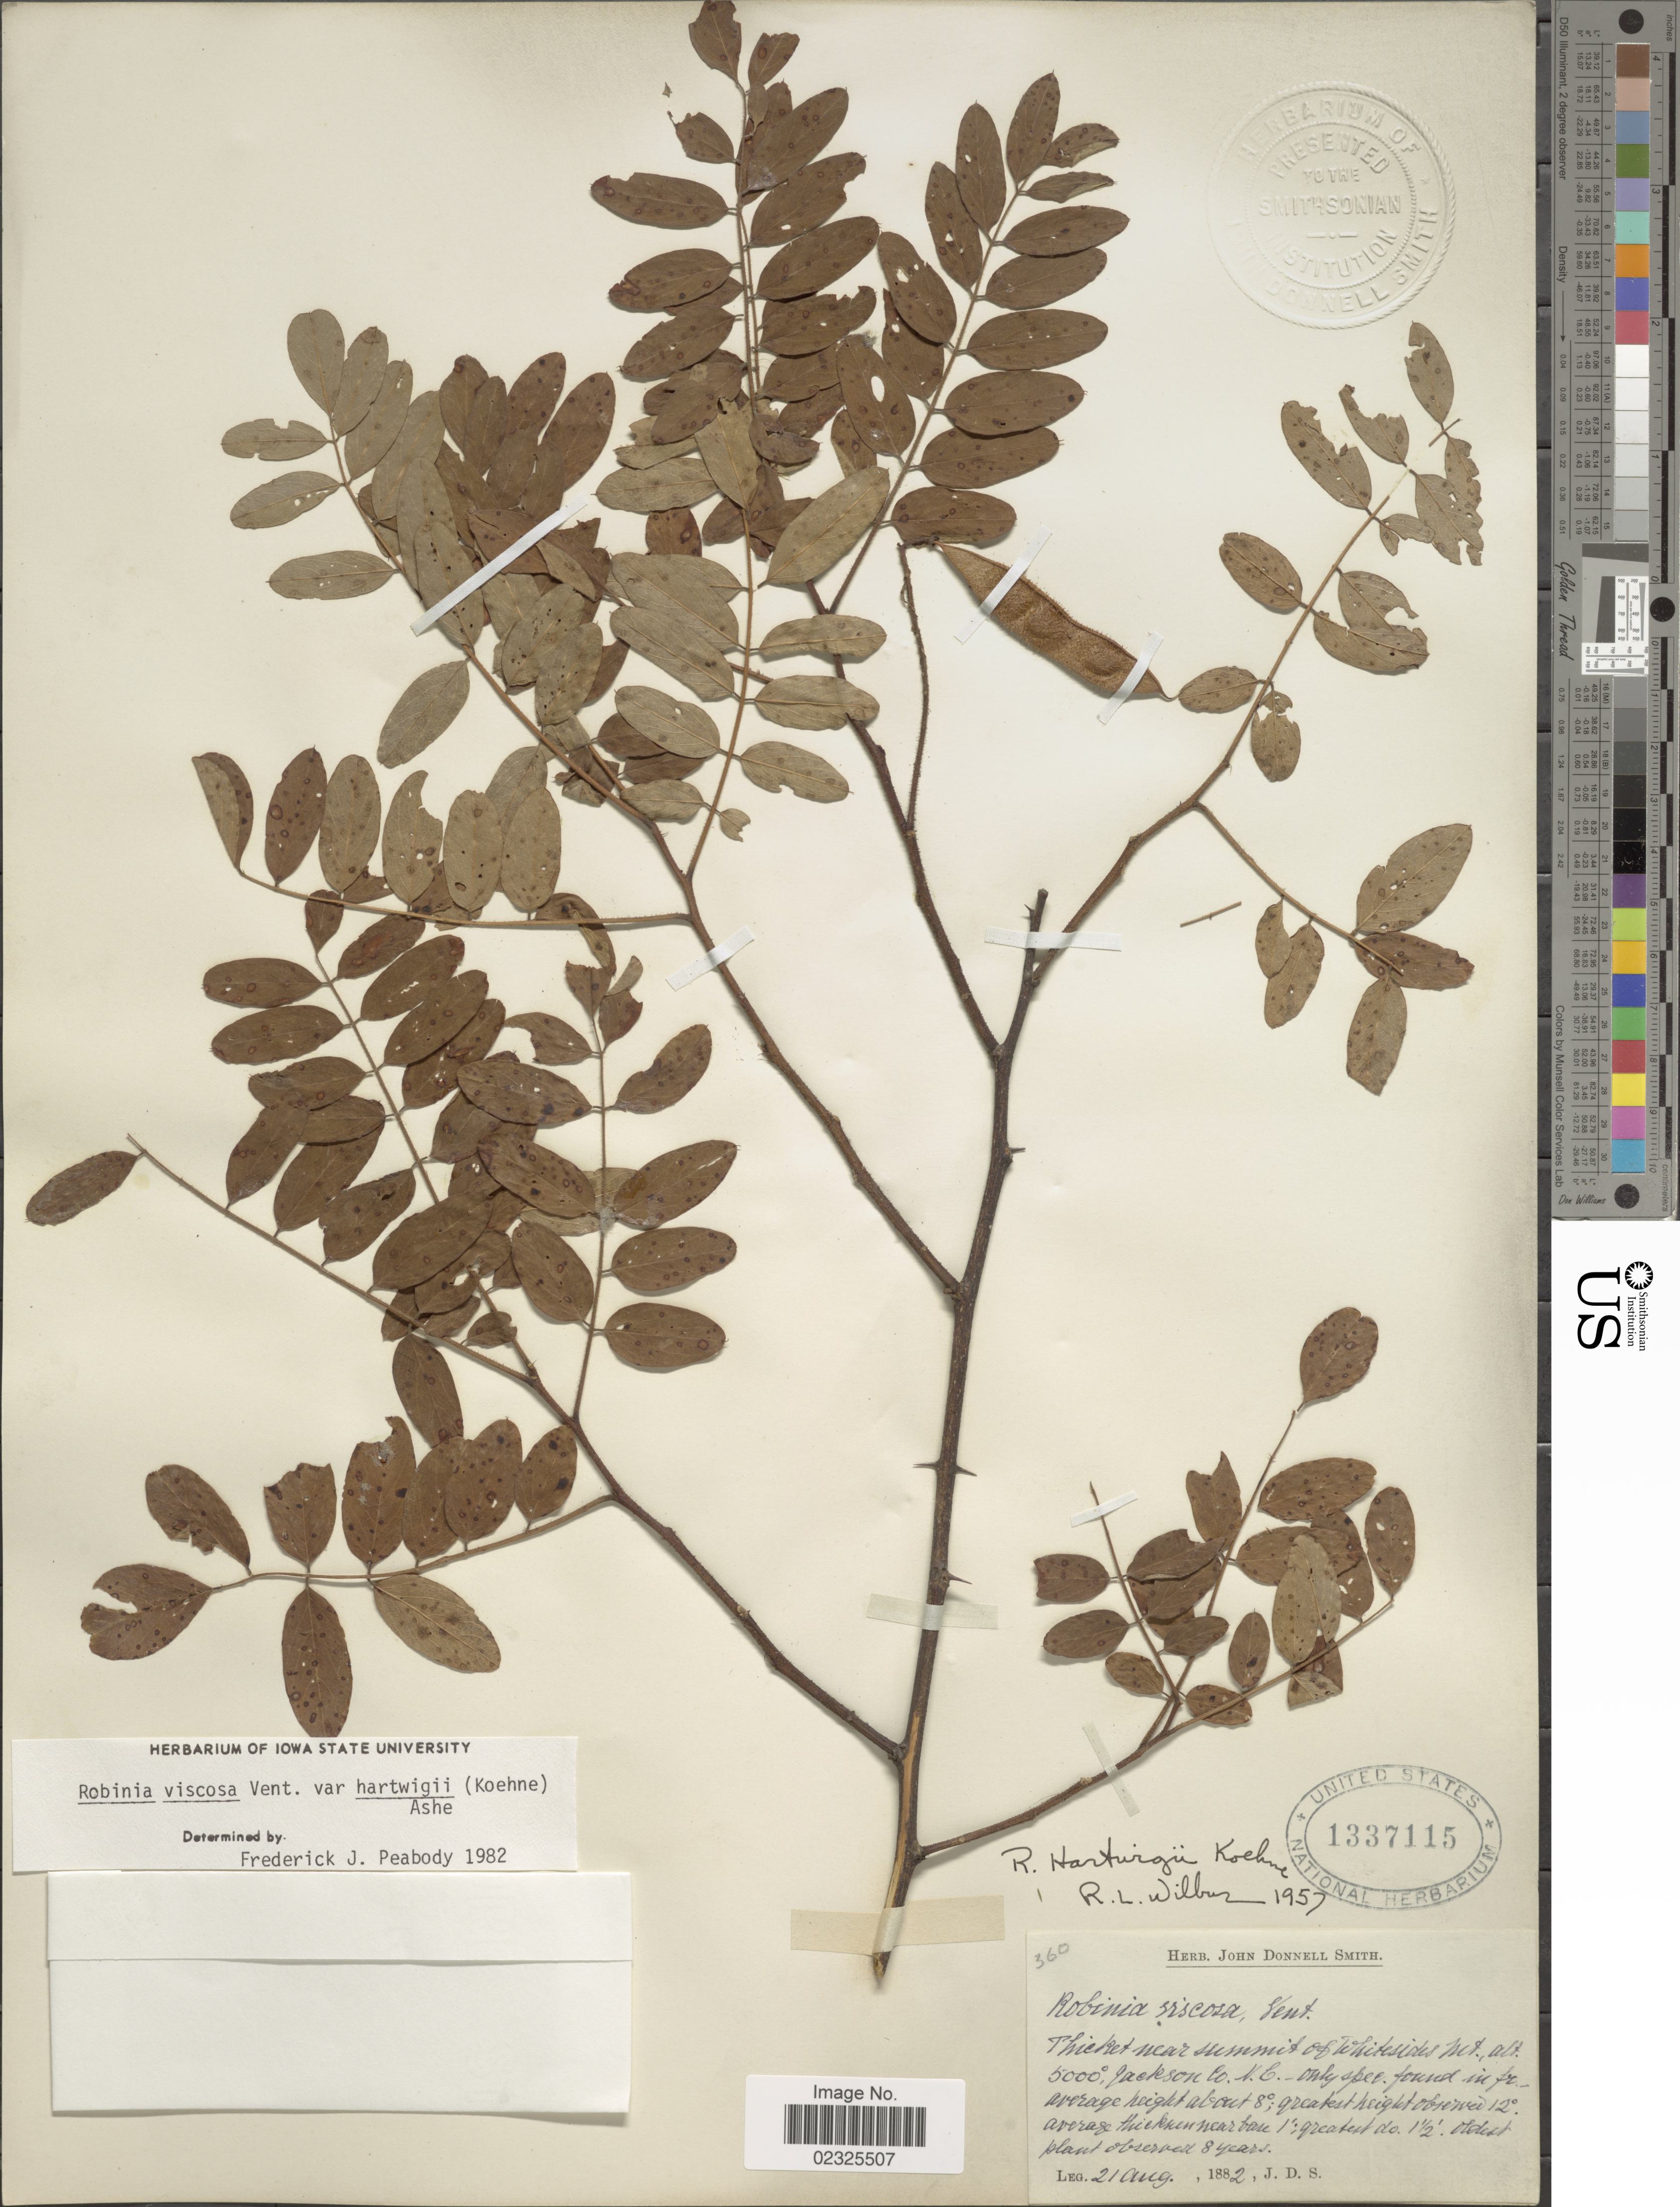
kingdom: Plantae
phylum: Tracheophyta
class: Magnoliopsida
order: Fabales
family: Fabaceae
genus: Robinia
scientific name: Robinia viscosa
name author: Vent.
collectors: J. Donnell Smith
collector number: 360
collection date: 1882-08-21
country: United States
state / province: North Carolina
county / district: Jackson County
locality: Thicket near summit of Whitesides Mt.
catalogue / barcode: US 1337115